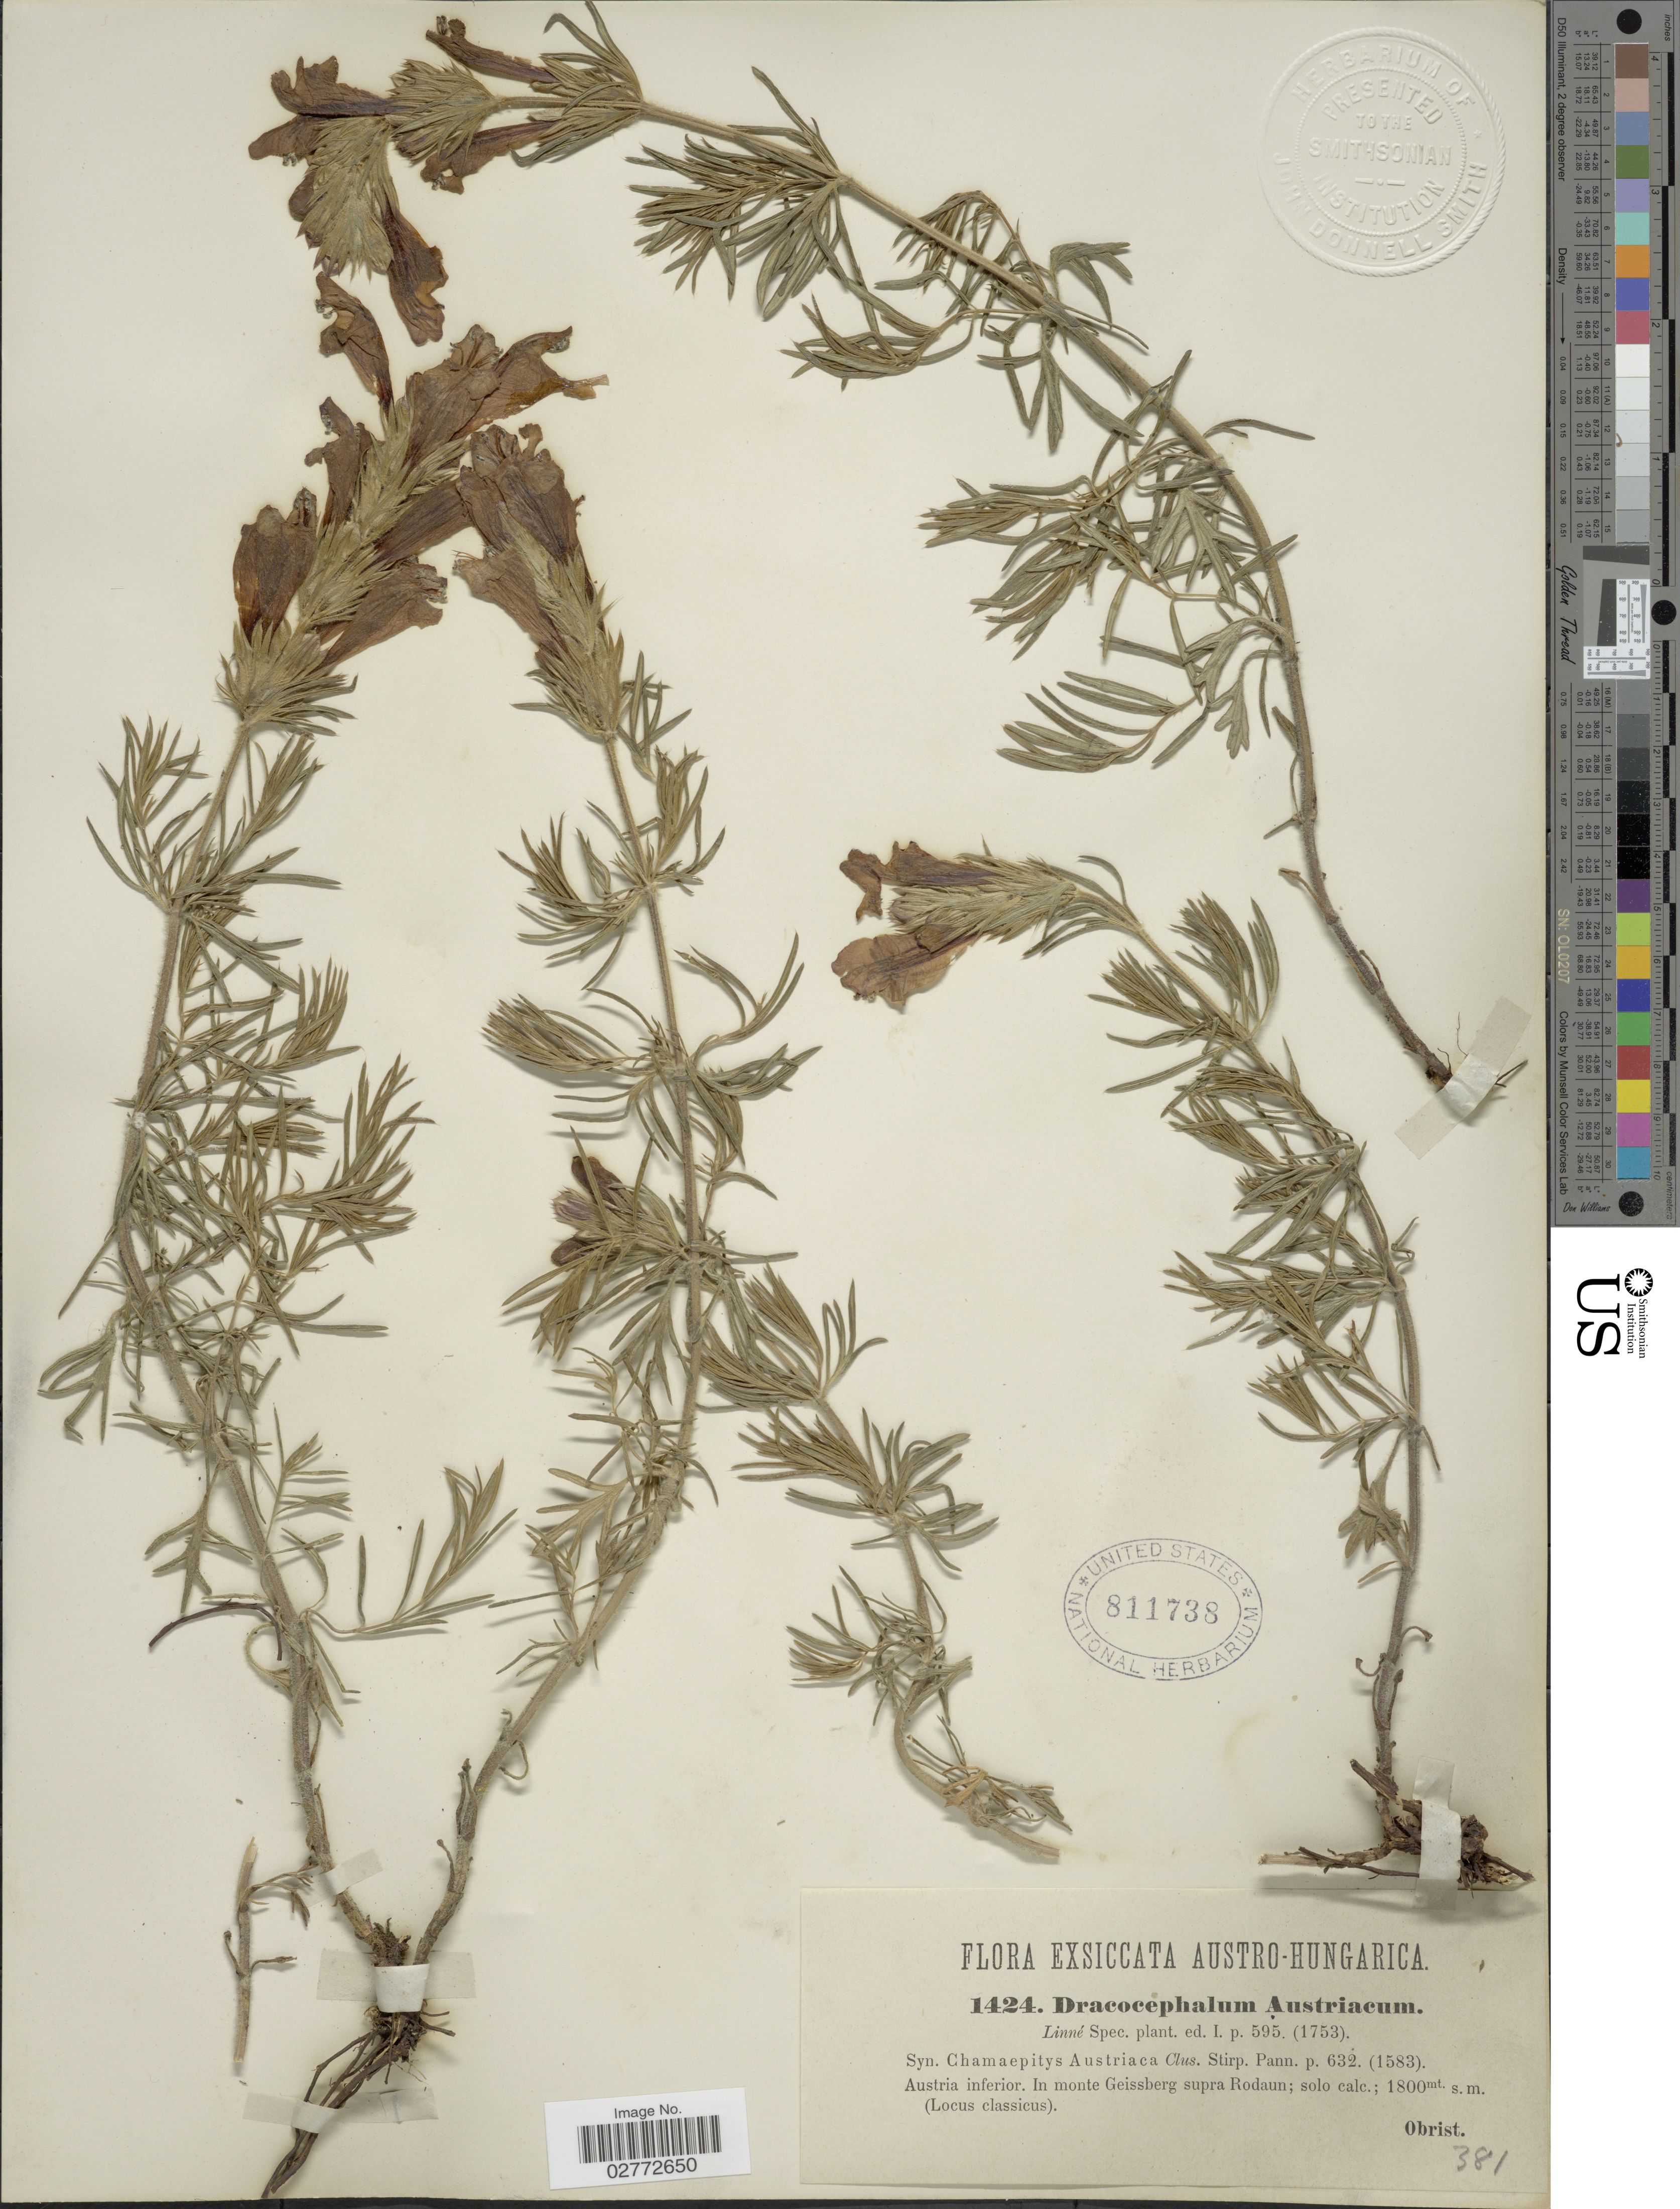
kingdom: Plantae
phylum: Tracheophyta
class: Magnoliopsida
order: Lamiales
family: Lamiaceae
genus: Dracocephalum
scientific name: Dracocephalum austriacum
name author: L.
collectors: -. Obrist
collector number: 1424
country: Austria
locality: Austro-Hungarica. Austria inferior. In monte Geissberg supra Rodaun.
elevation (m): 1800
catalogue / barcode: US 811738